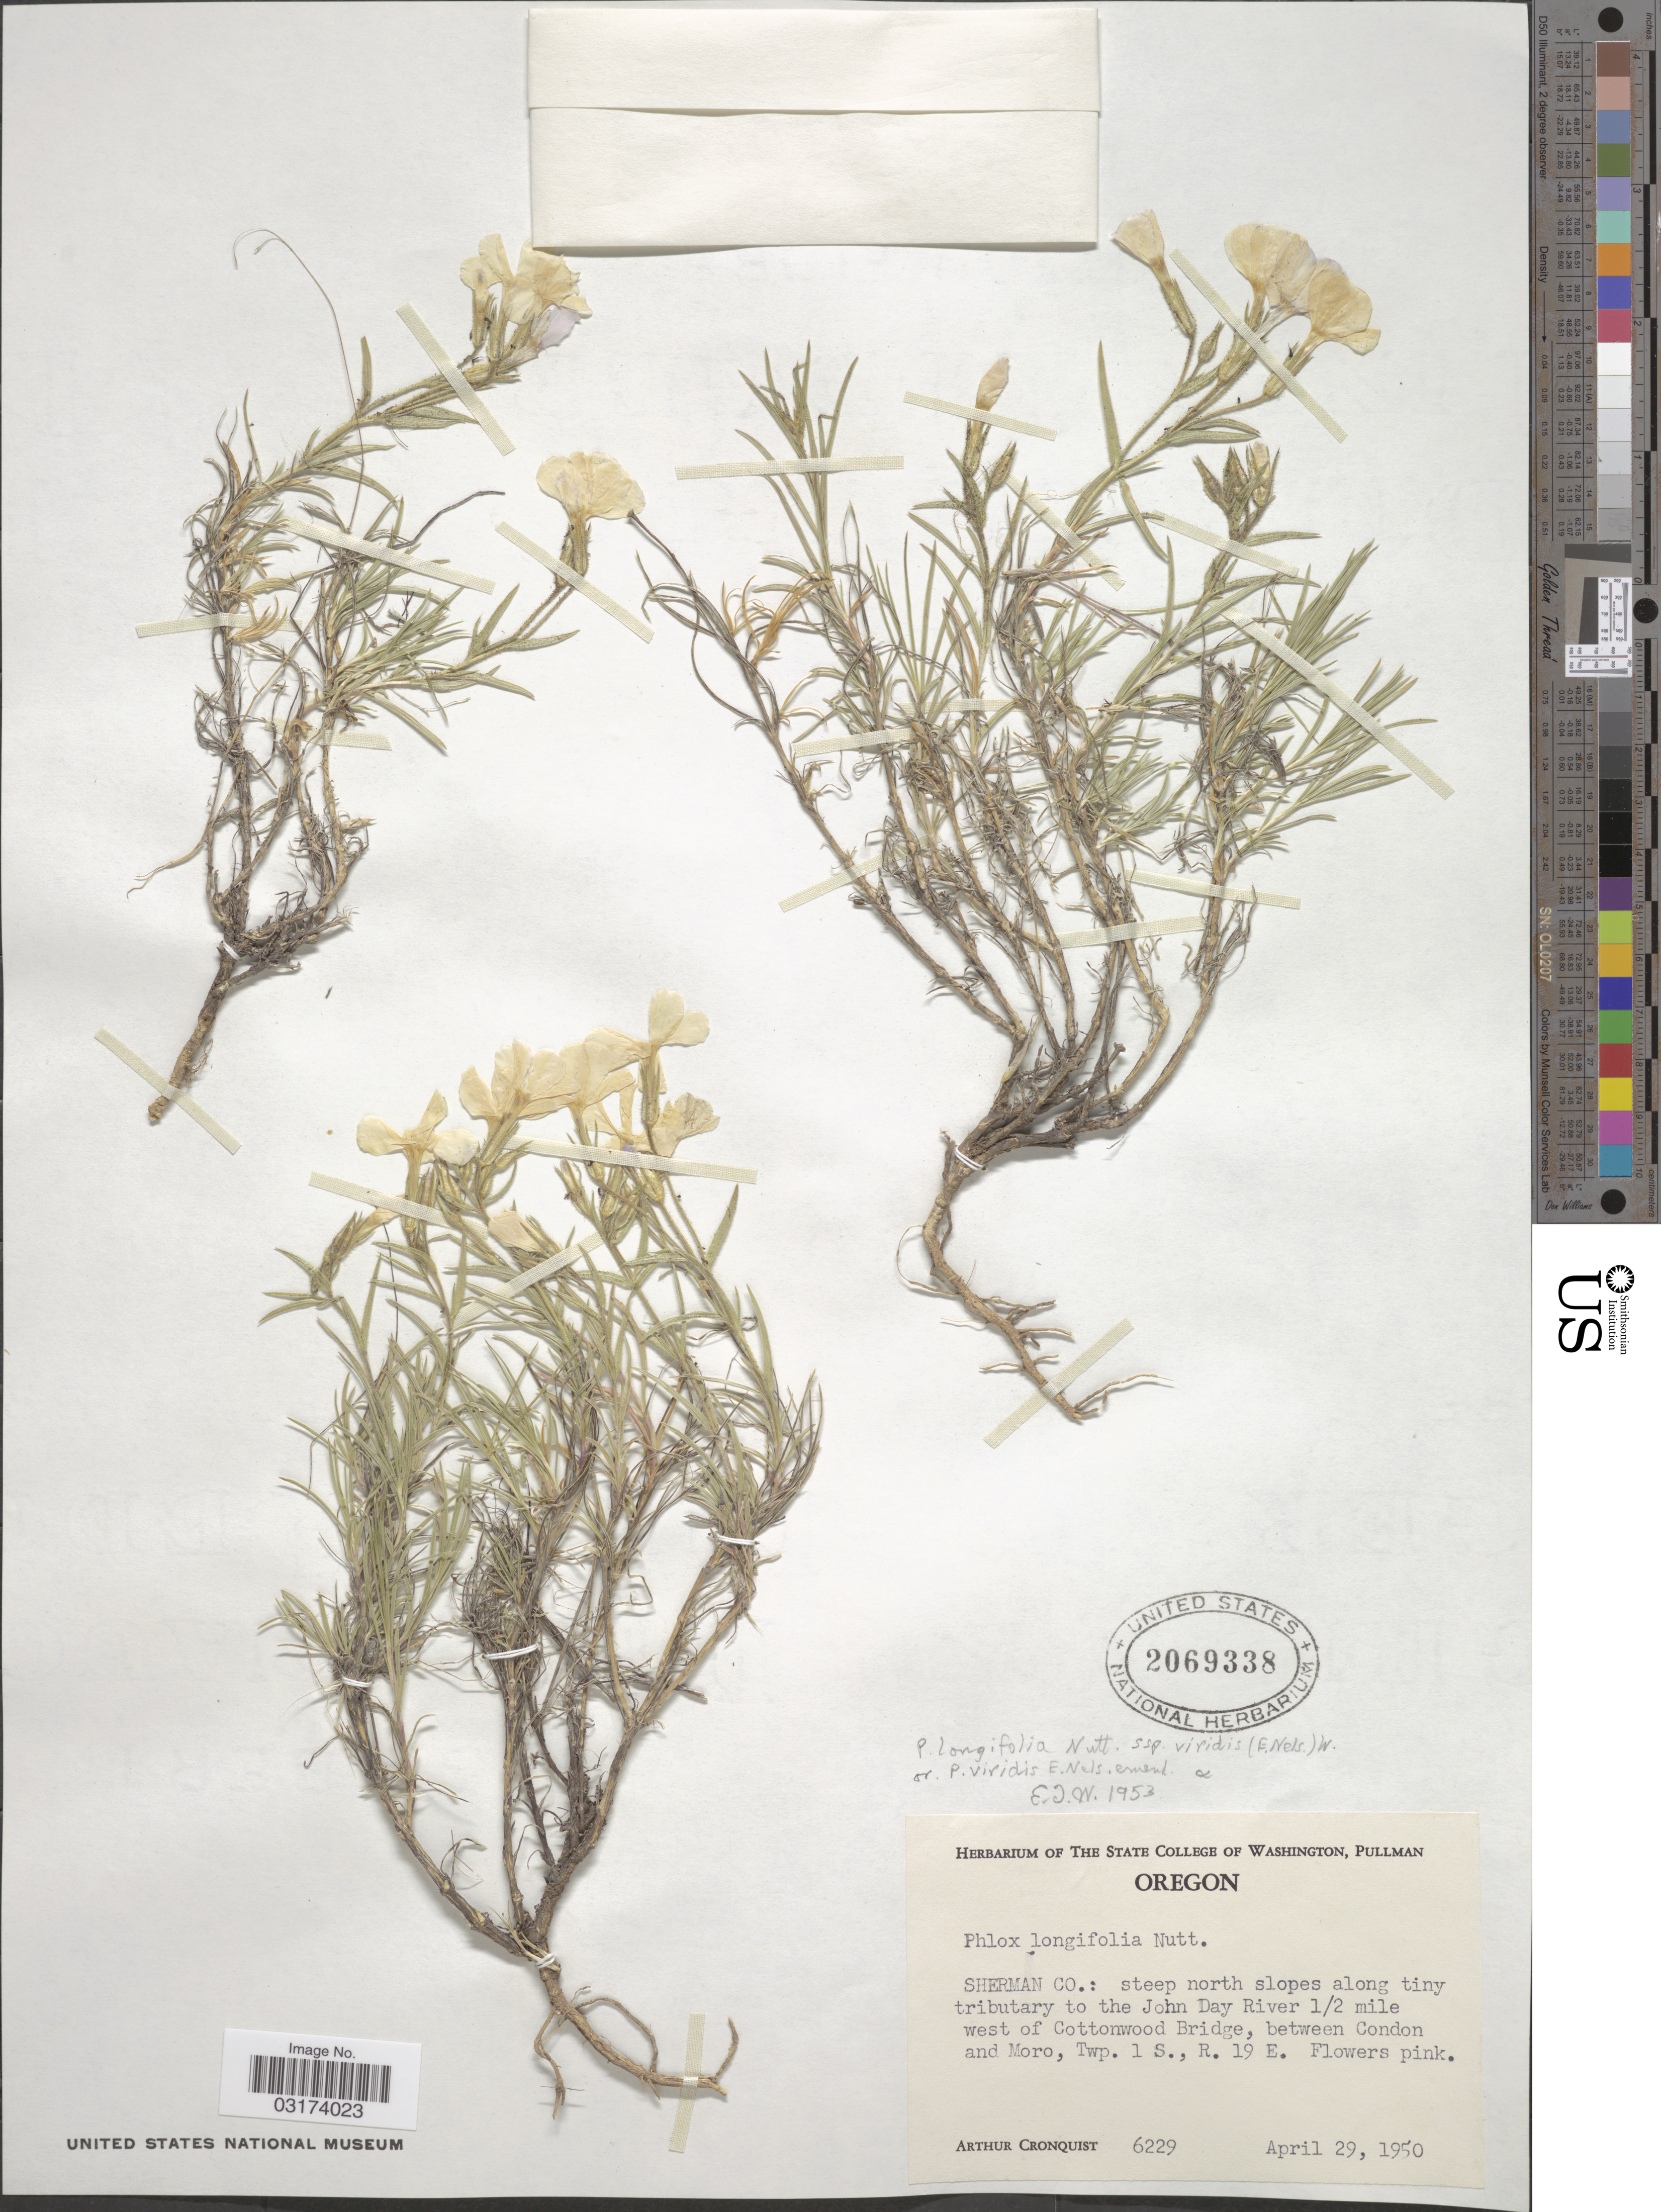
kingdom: Plantae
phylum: Tracheophyta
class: Magnoliopsida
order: Ericales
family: Polemoniaceae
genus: Phlox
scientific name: Phlox viridis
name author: E.E. Nelson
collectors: A. J. Cronquist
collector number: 6229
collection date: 1950-04-29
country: United States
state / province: Oregon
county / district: Sherman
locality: Sherman Co.: steep north slopes along tiny tributary to the John Day River ½ mile west of Cottonwood Bridge, between Condon and Moro, Twp. 1 S., R. 19 E.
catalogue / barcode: US 2069338